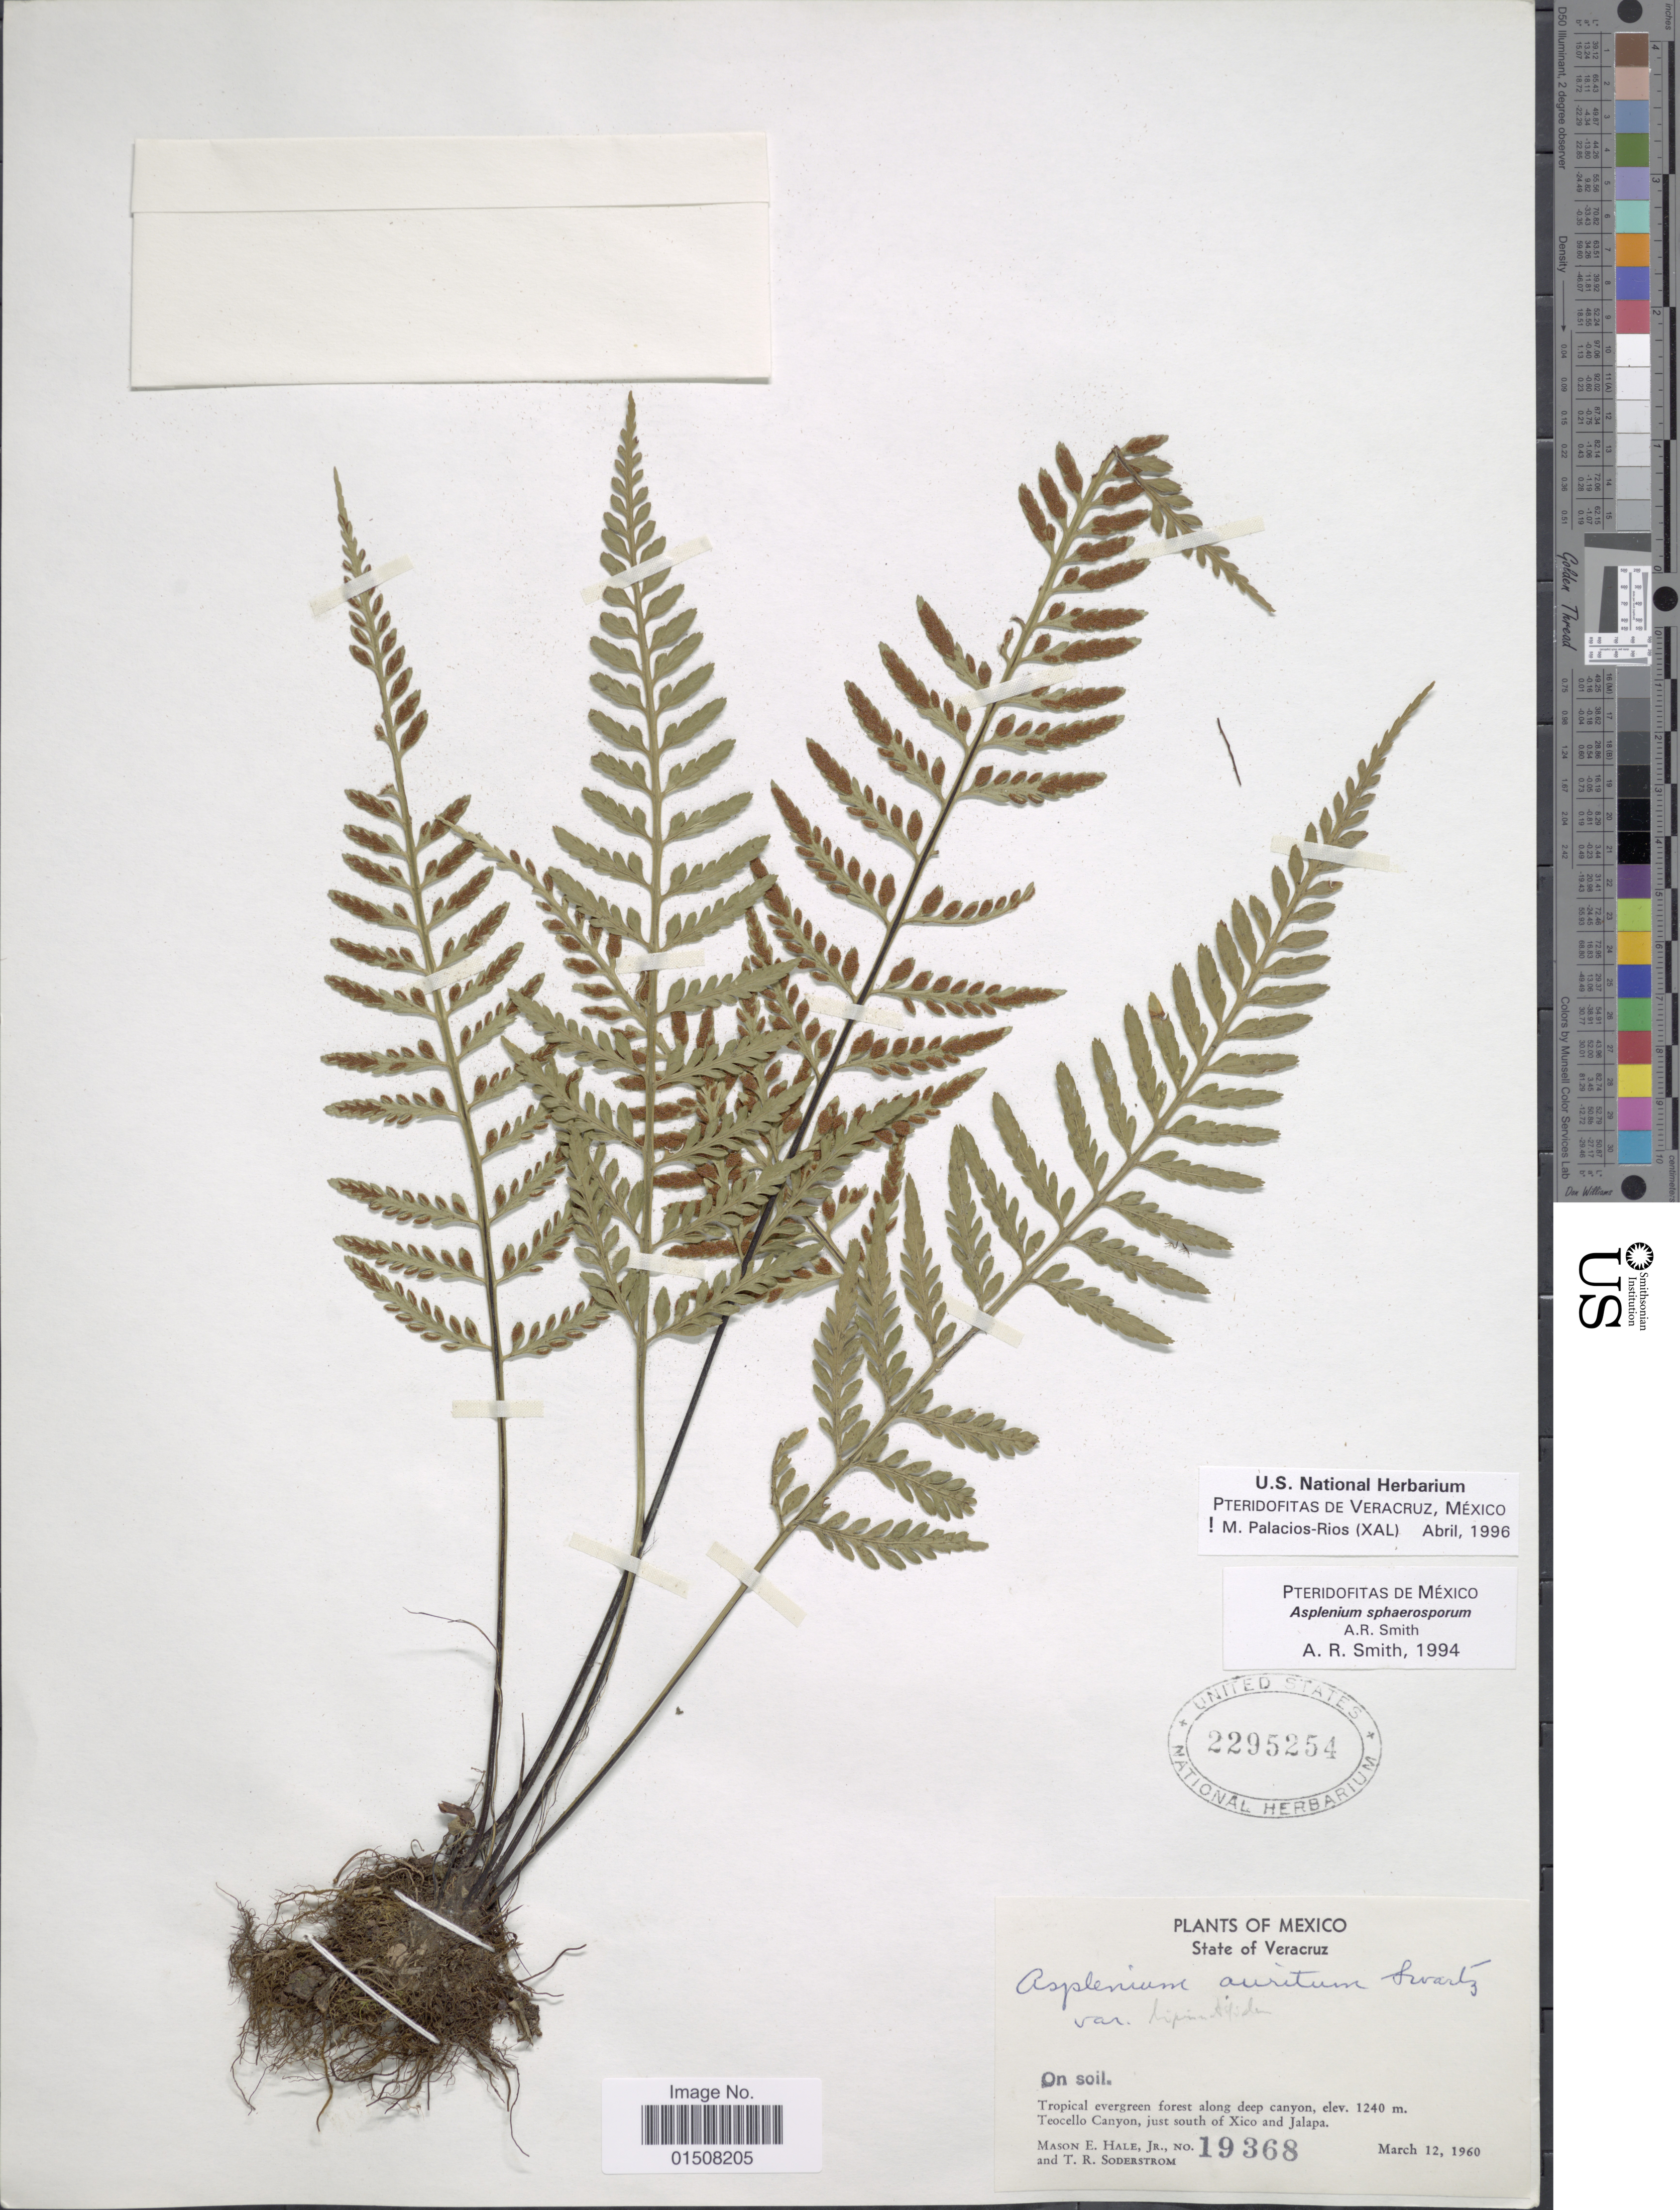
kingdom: Plantae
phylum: Tracheophyta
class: Polypodiopsida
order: Polypodiales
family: Aspleniaceae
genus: Asplenium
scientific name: Asplenium sphaerosporum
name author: A.R. Sm.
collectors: M. Hale & T. R. Soderstrom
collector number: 19368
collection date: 1960-03-12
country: Mexico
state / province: Veracruz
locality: Veracruz, Tropical evergreen forest along deep canyon, Teocello Canyon,just south of Xico and Jalapa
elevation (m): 1240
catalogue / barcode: US 2295254